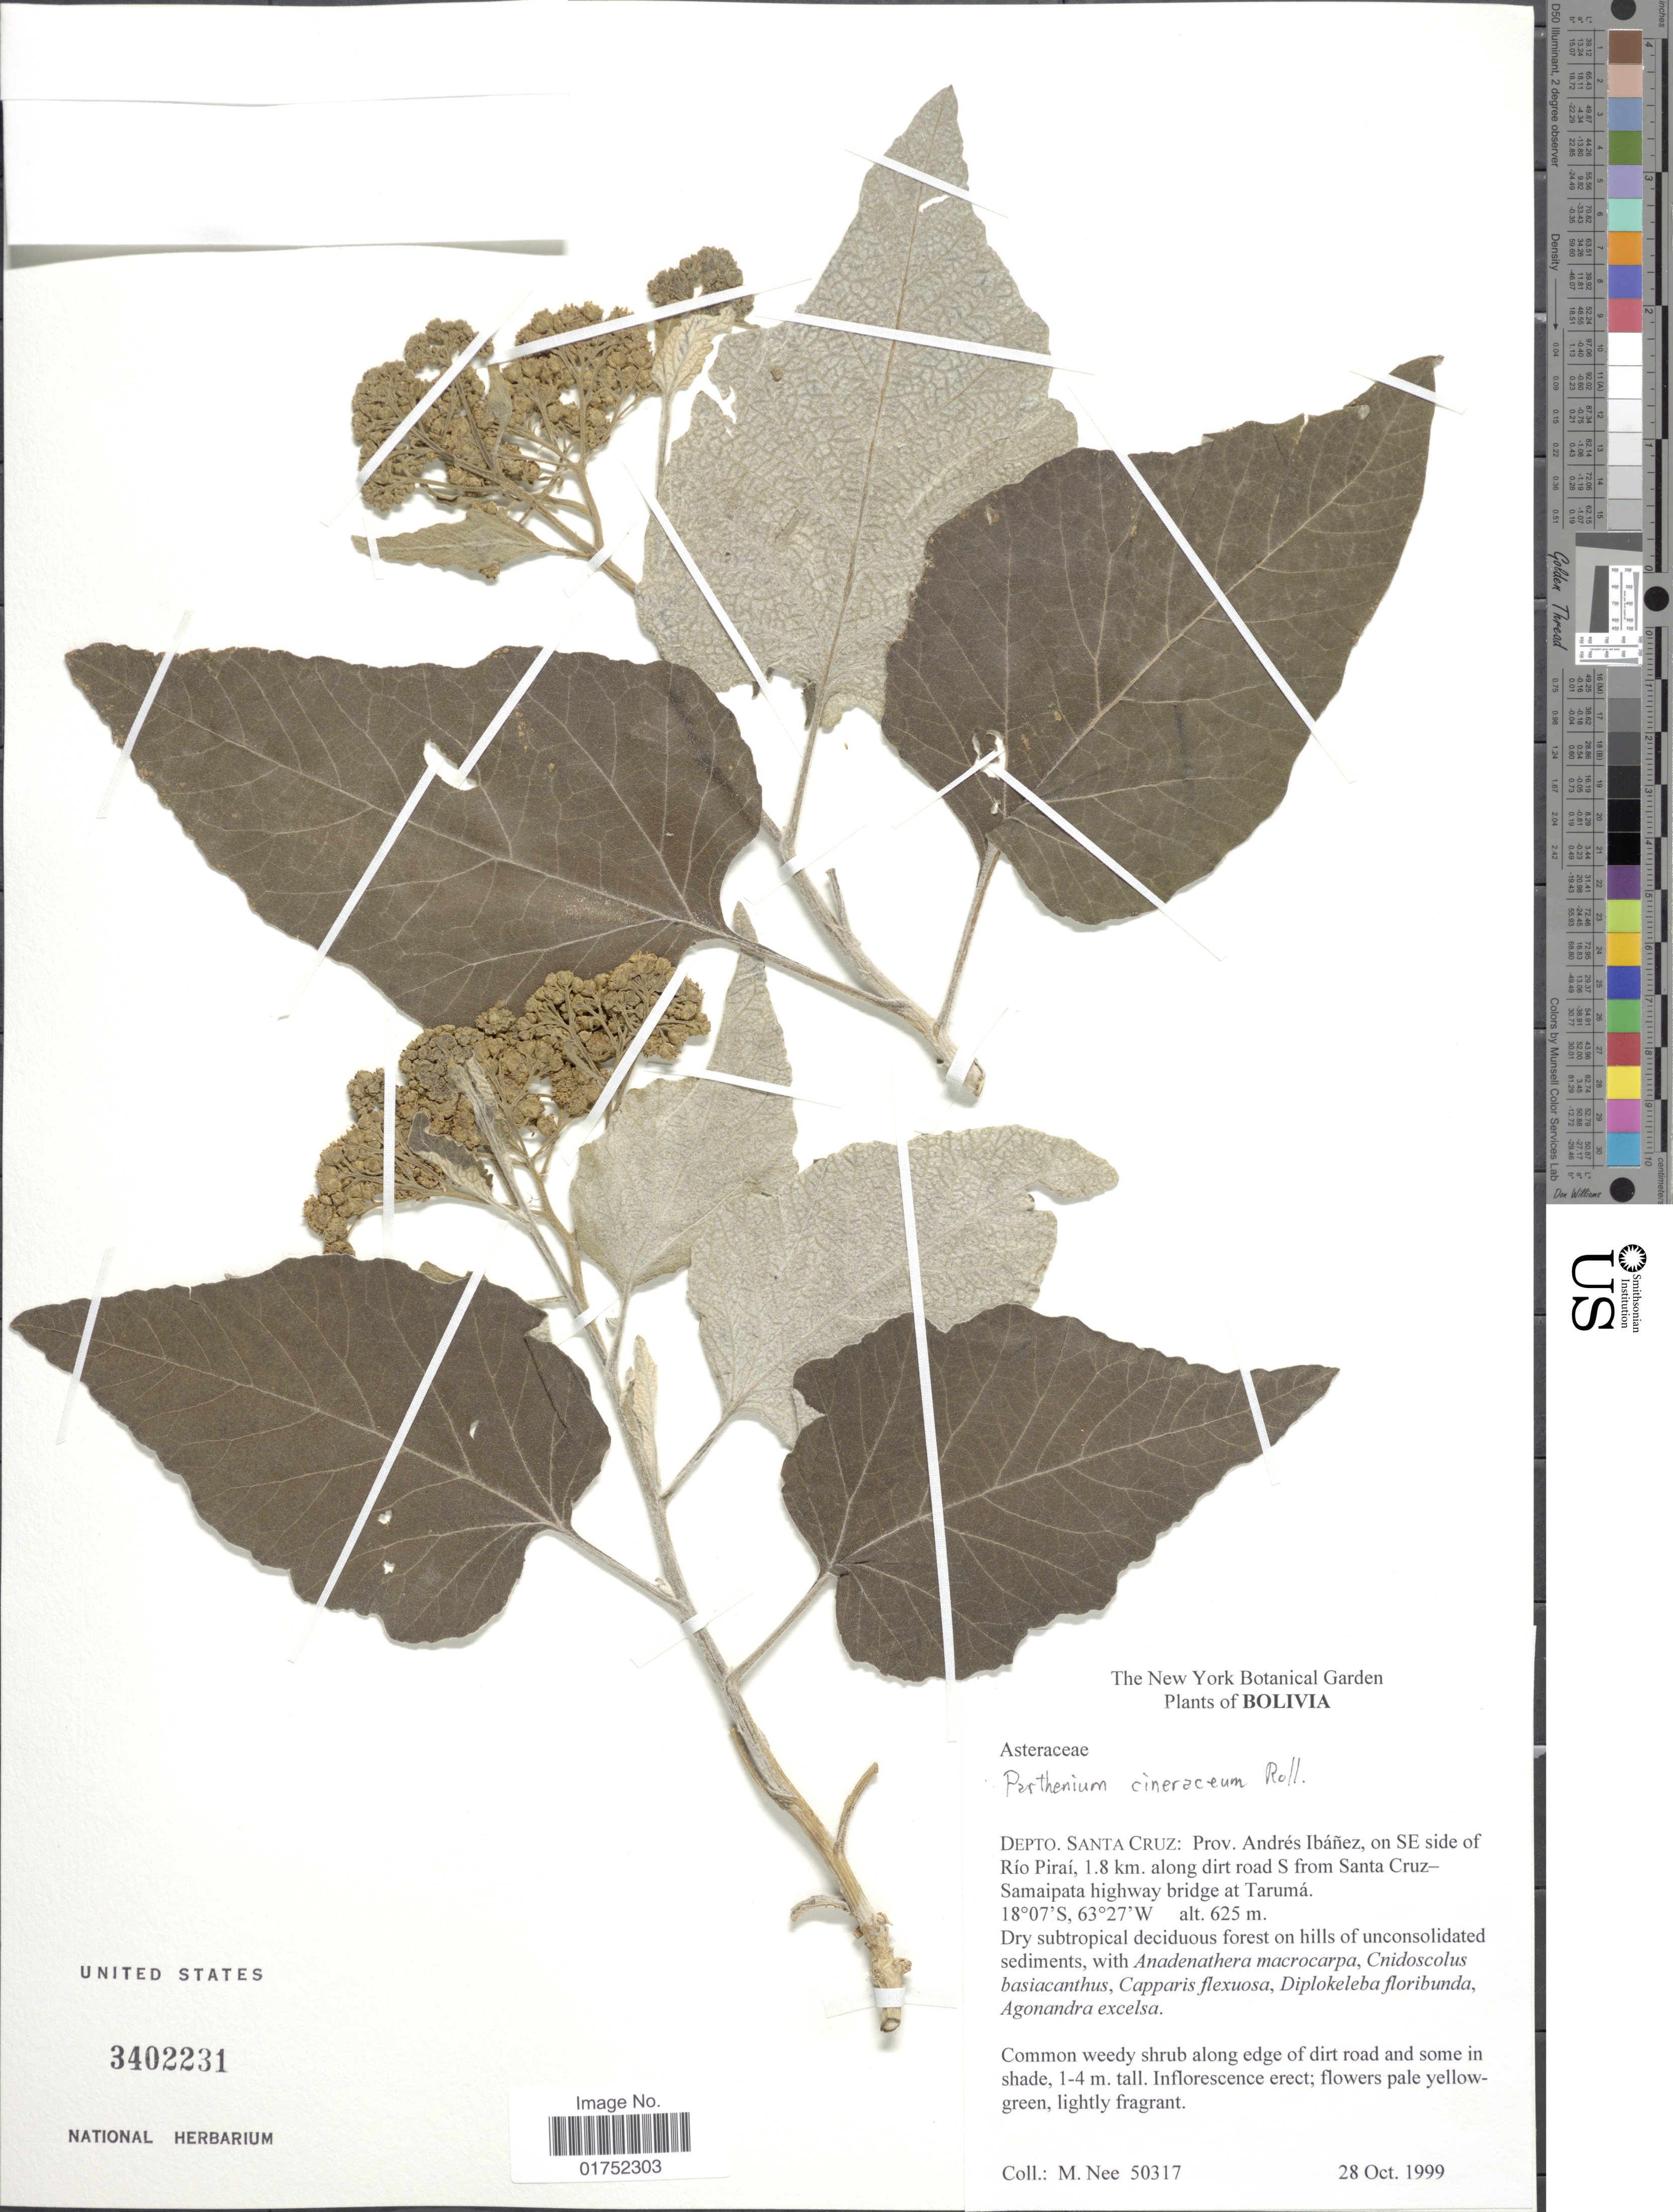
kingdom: Plantae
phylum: Tracheophyta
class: Magnoliopsida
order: Asterales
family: Asteraceae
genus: Parthenium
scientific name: Parthenium cineraceum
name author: Roll.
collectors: M. Nee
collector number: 50317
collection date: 1999-10-28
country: Bolivia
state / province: Santa Cruz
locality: Prov. Andes Ibanez, on SE side of Rio Pirai, 1.8 km along dirt road S from Santa Cruz-Samaipata highway bridge at Taruma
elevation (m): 625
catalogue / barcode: US 3402231